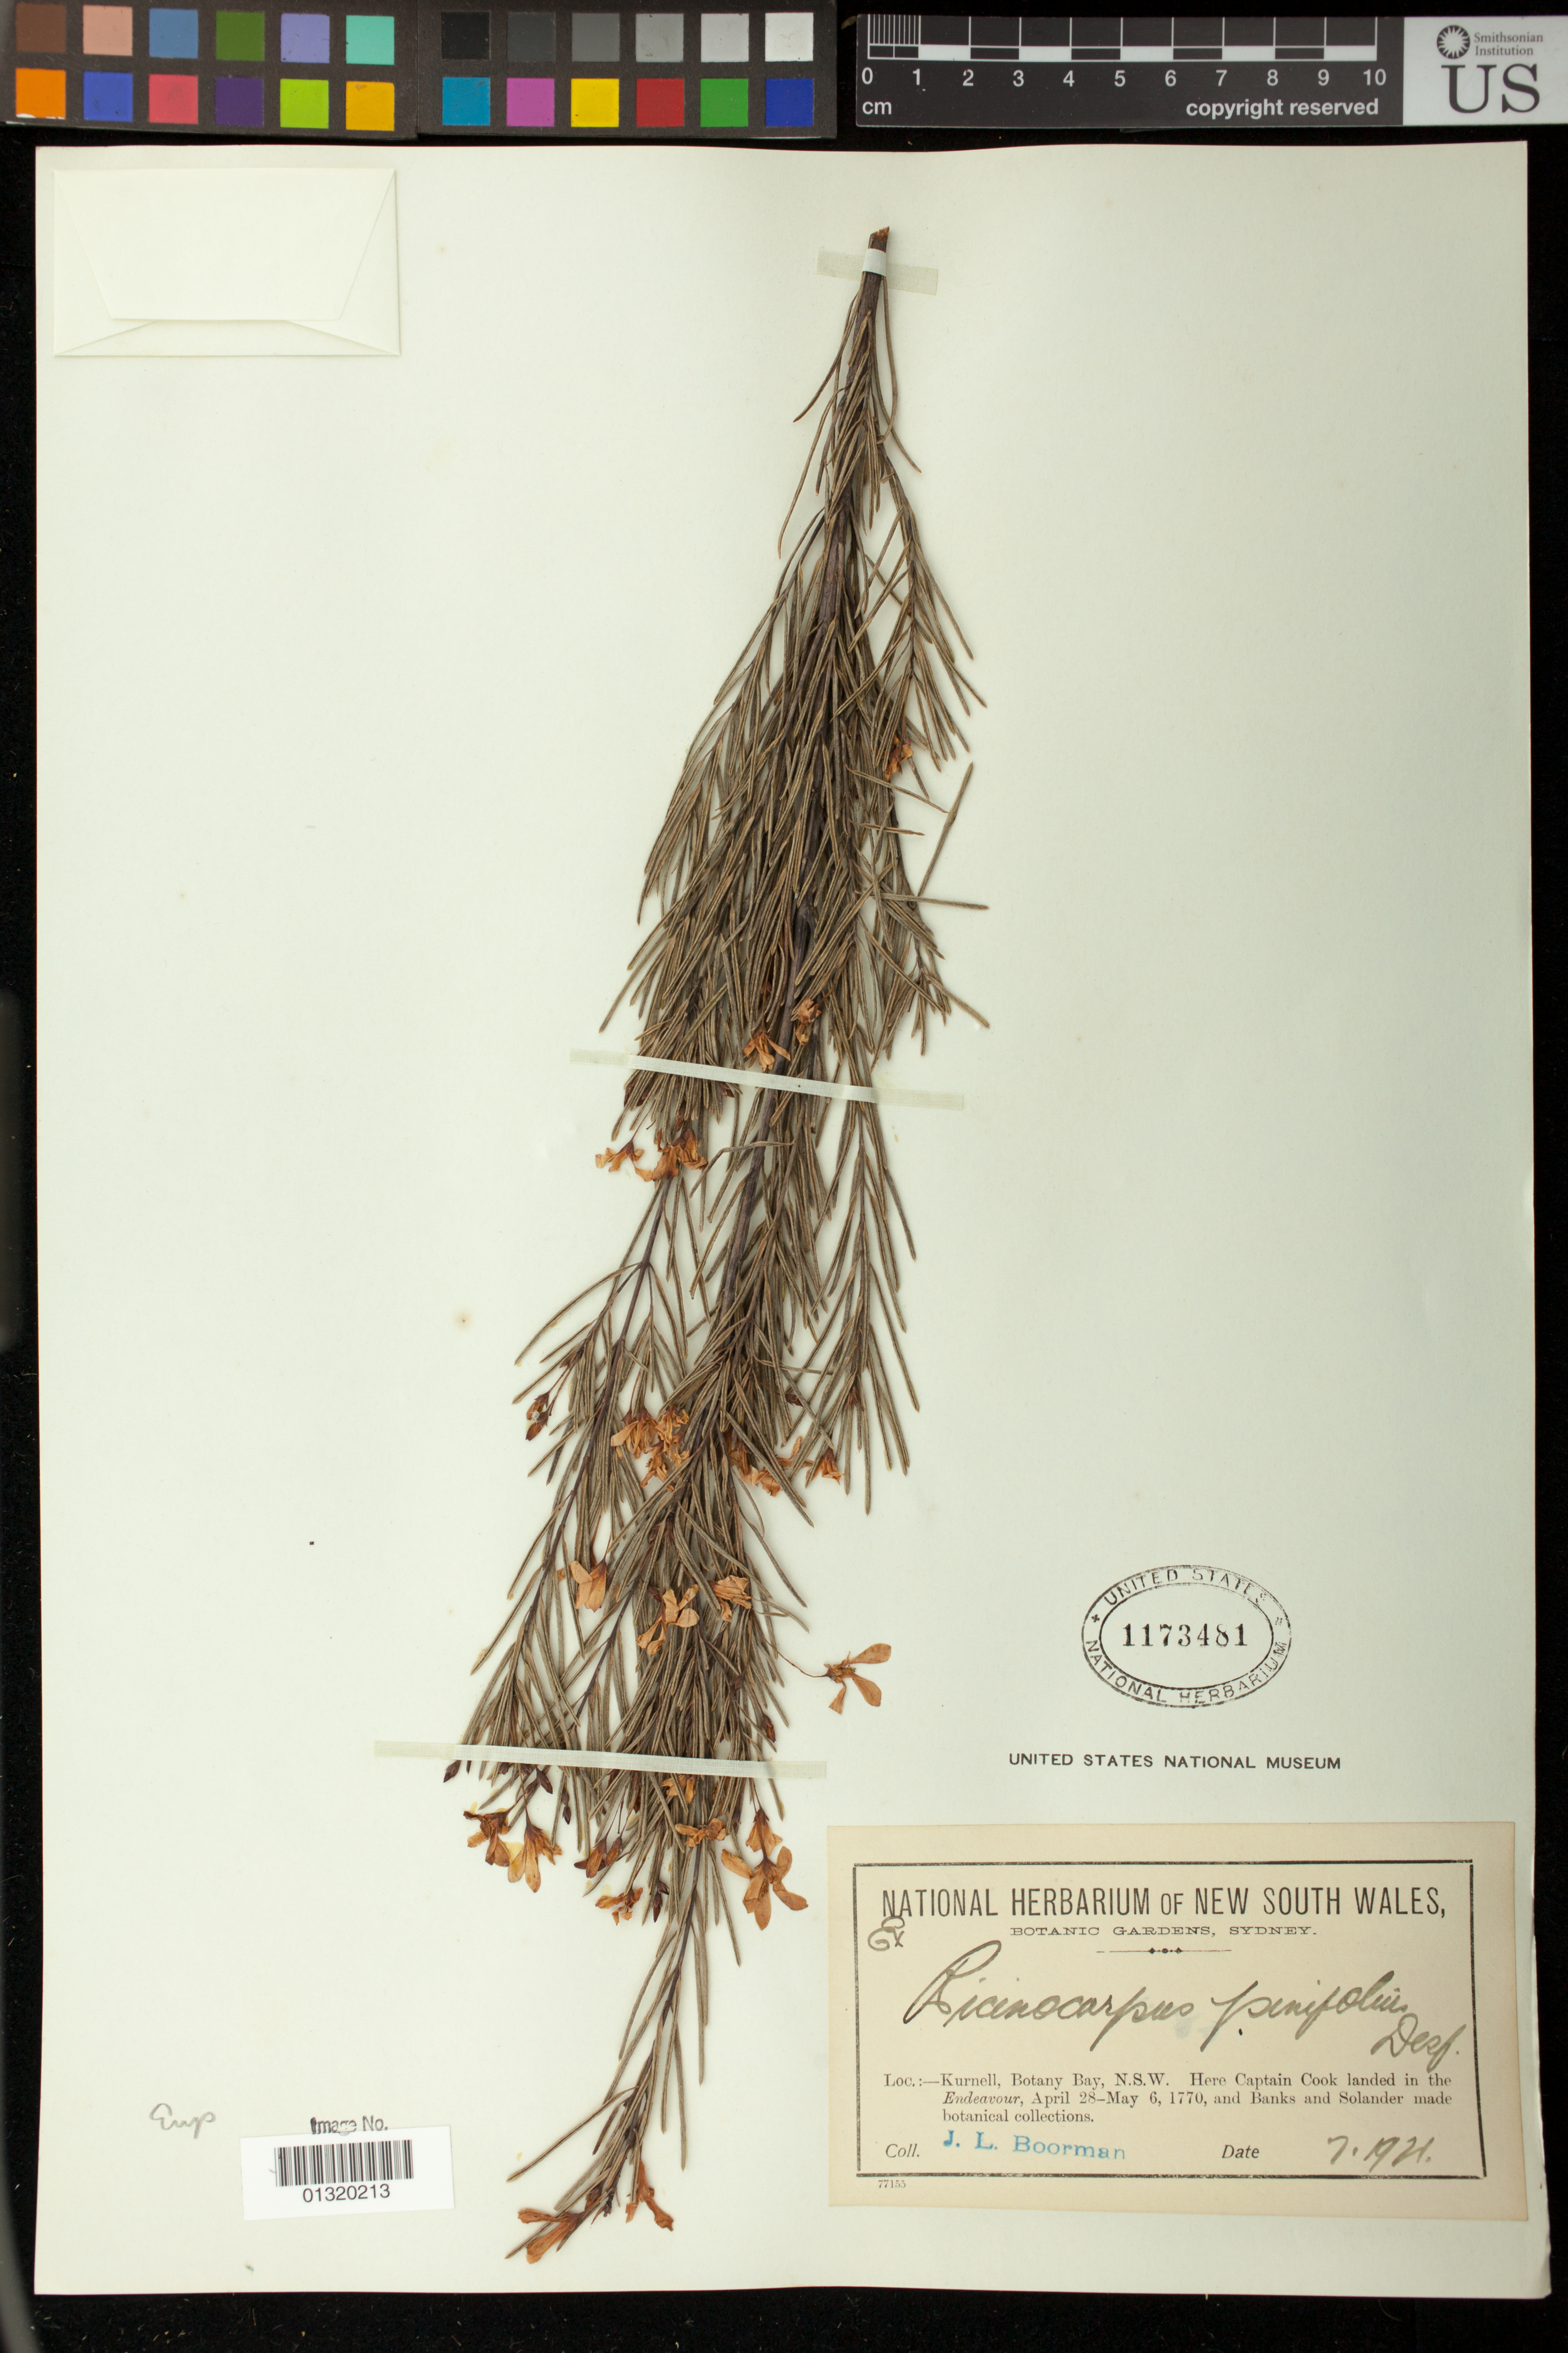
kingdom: Plantae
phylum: Tracheophyta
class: Magnoliopsida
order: Malpighiales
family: Euphorbiaceae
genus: Ricinocarpos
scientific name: Ricinocarpos pinifolius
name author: Desf.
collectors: J. Boorman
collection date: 1921-07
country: Australia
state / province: New South Wales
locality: Kurnell, Botany Bay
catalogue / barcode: US 1173481